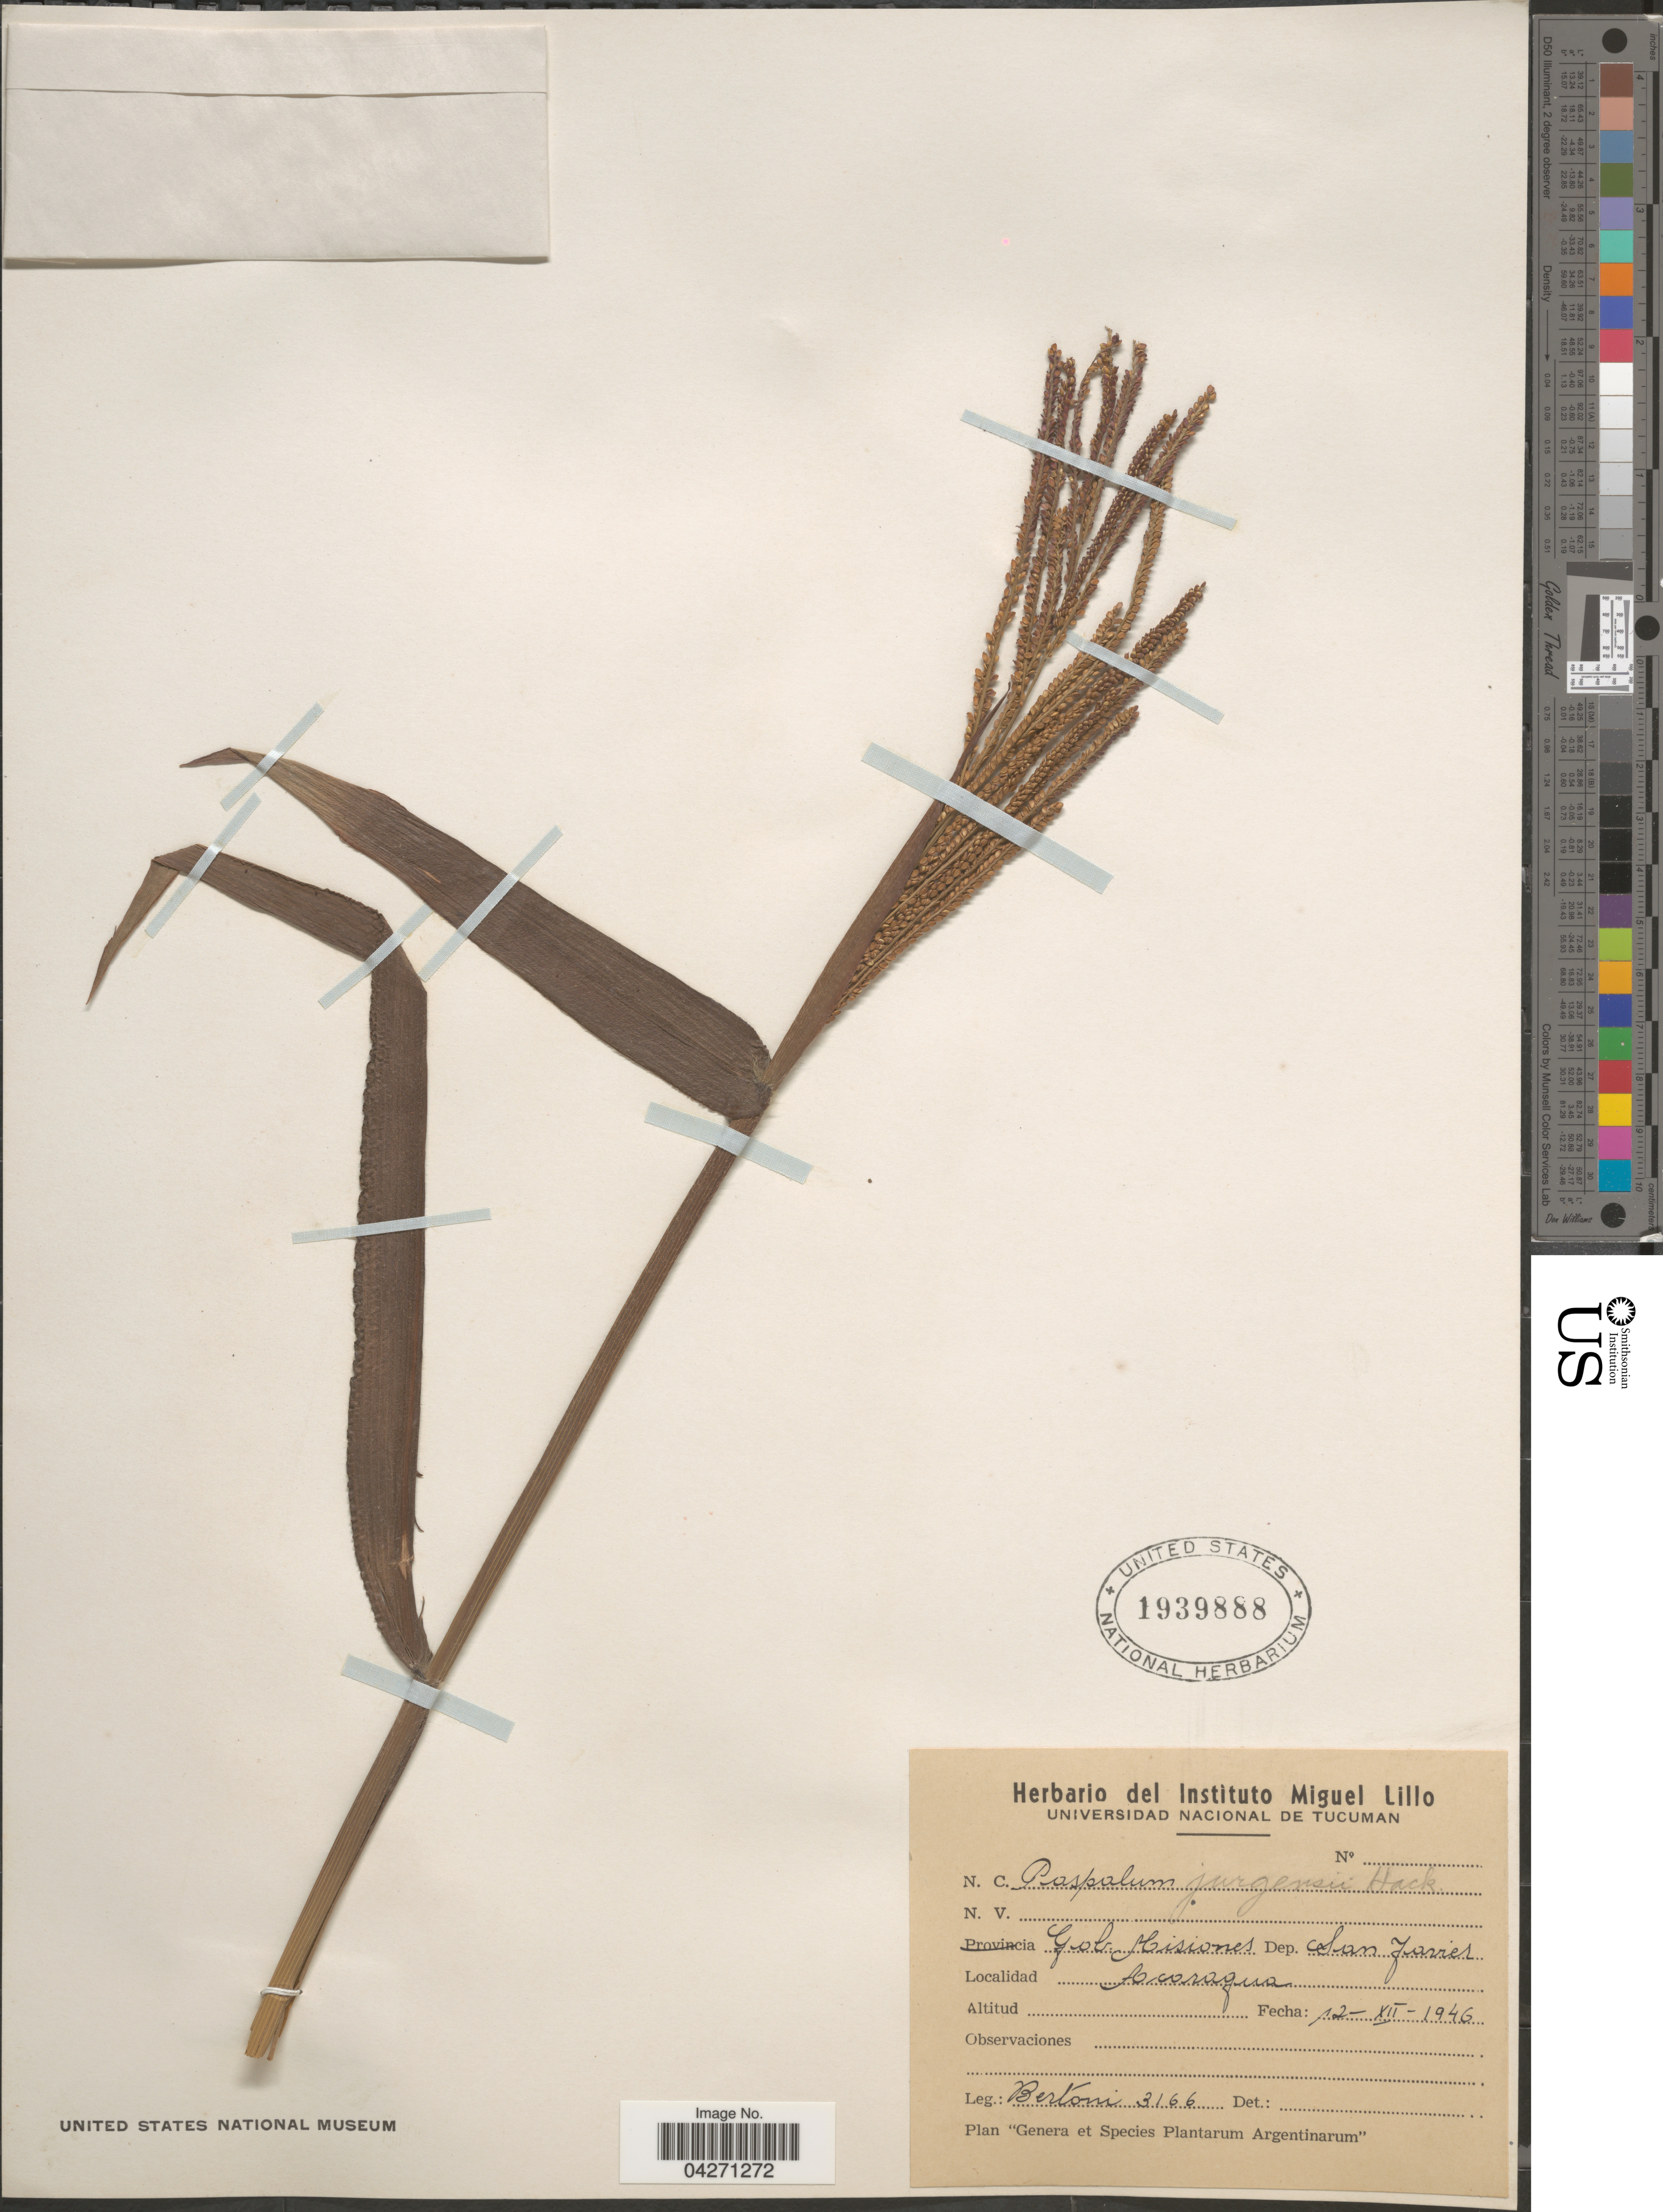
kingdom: Plantae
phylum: Tracheophyta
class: Liliopsida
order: Poales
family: Poaceae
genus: Paspalum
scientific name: Paspalum juergensii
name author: Hack.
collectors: -- Bertoni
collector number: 3166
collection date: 1946-12-12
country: Argentina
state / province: Misiones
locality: Gob. Misiones. Dep. San Javier. Aconcagua.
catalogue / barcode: US 1939888